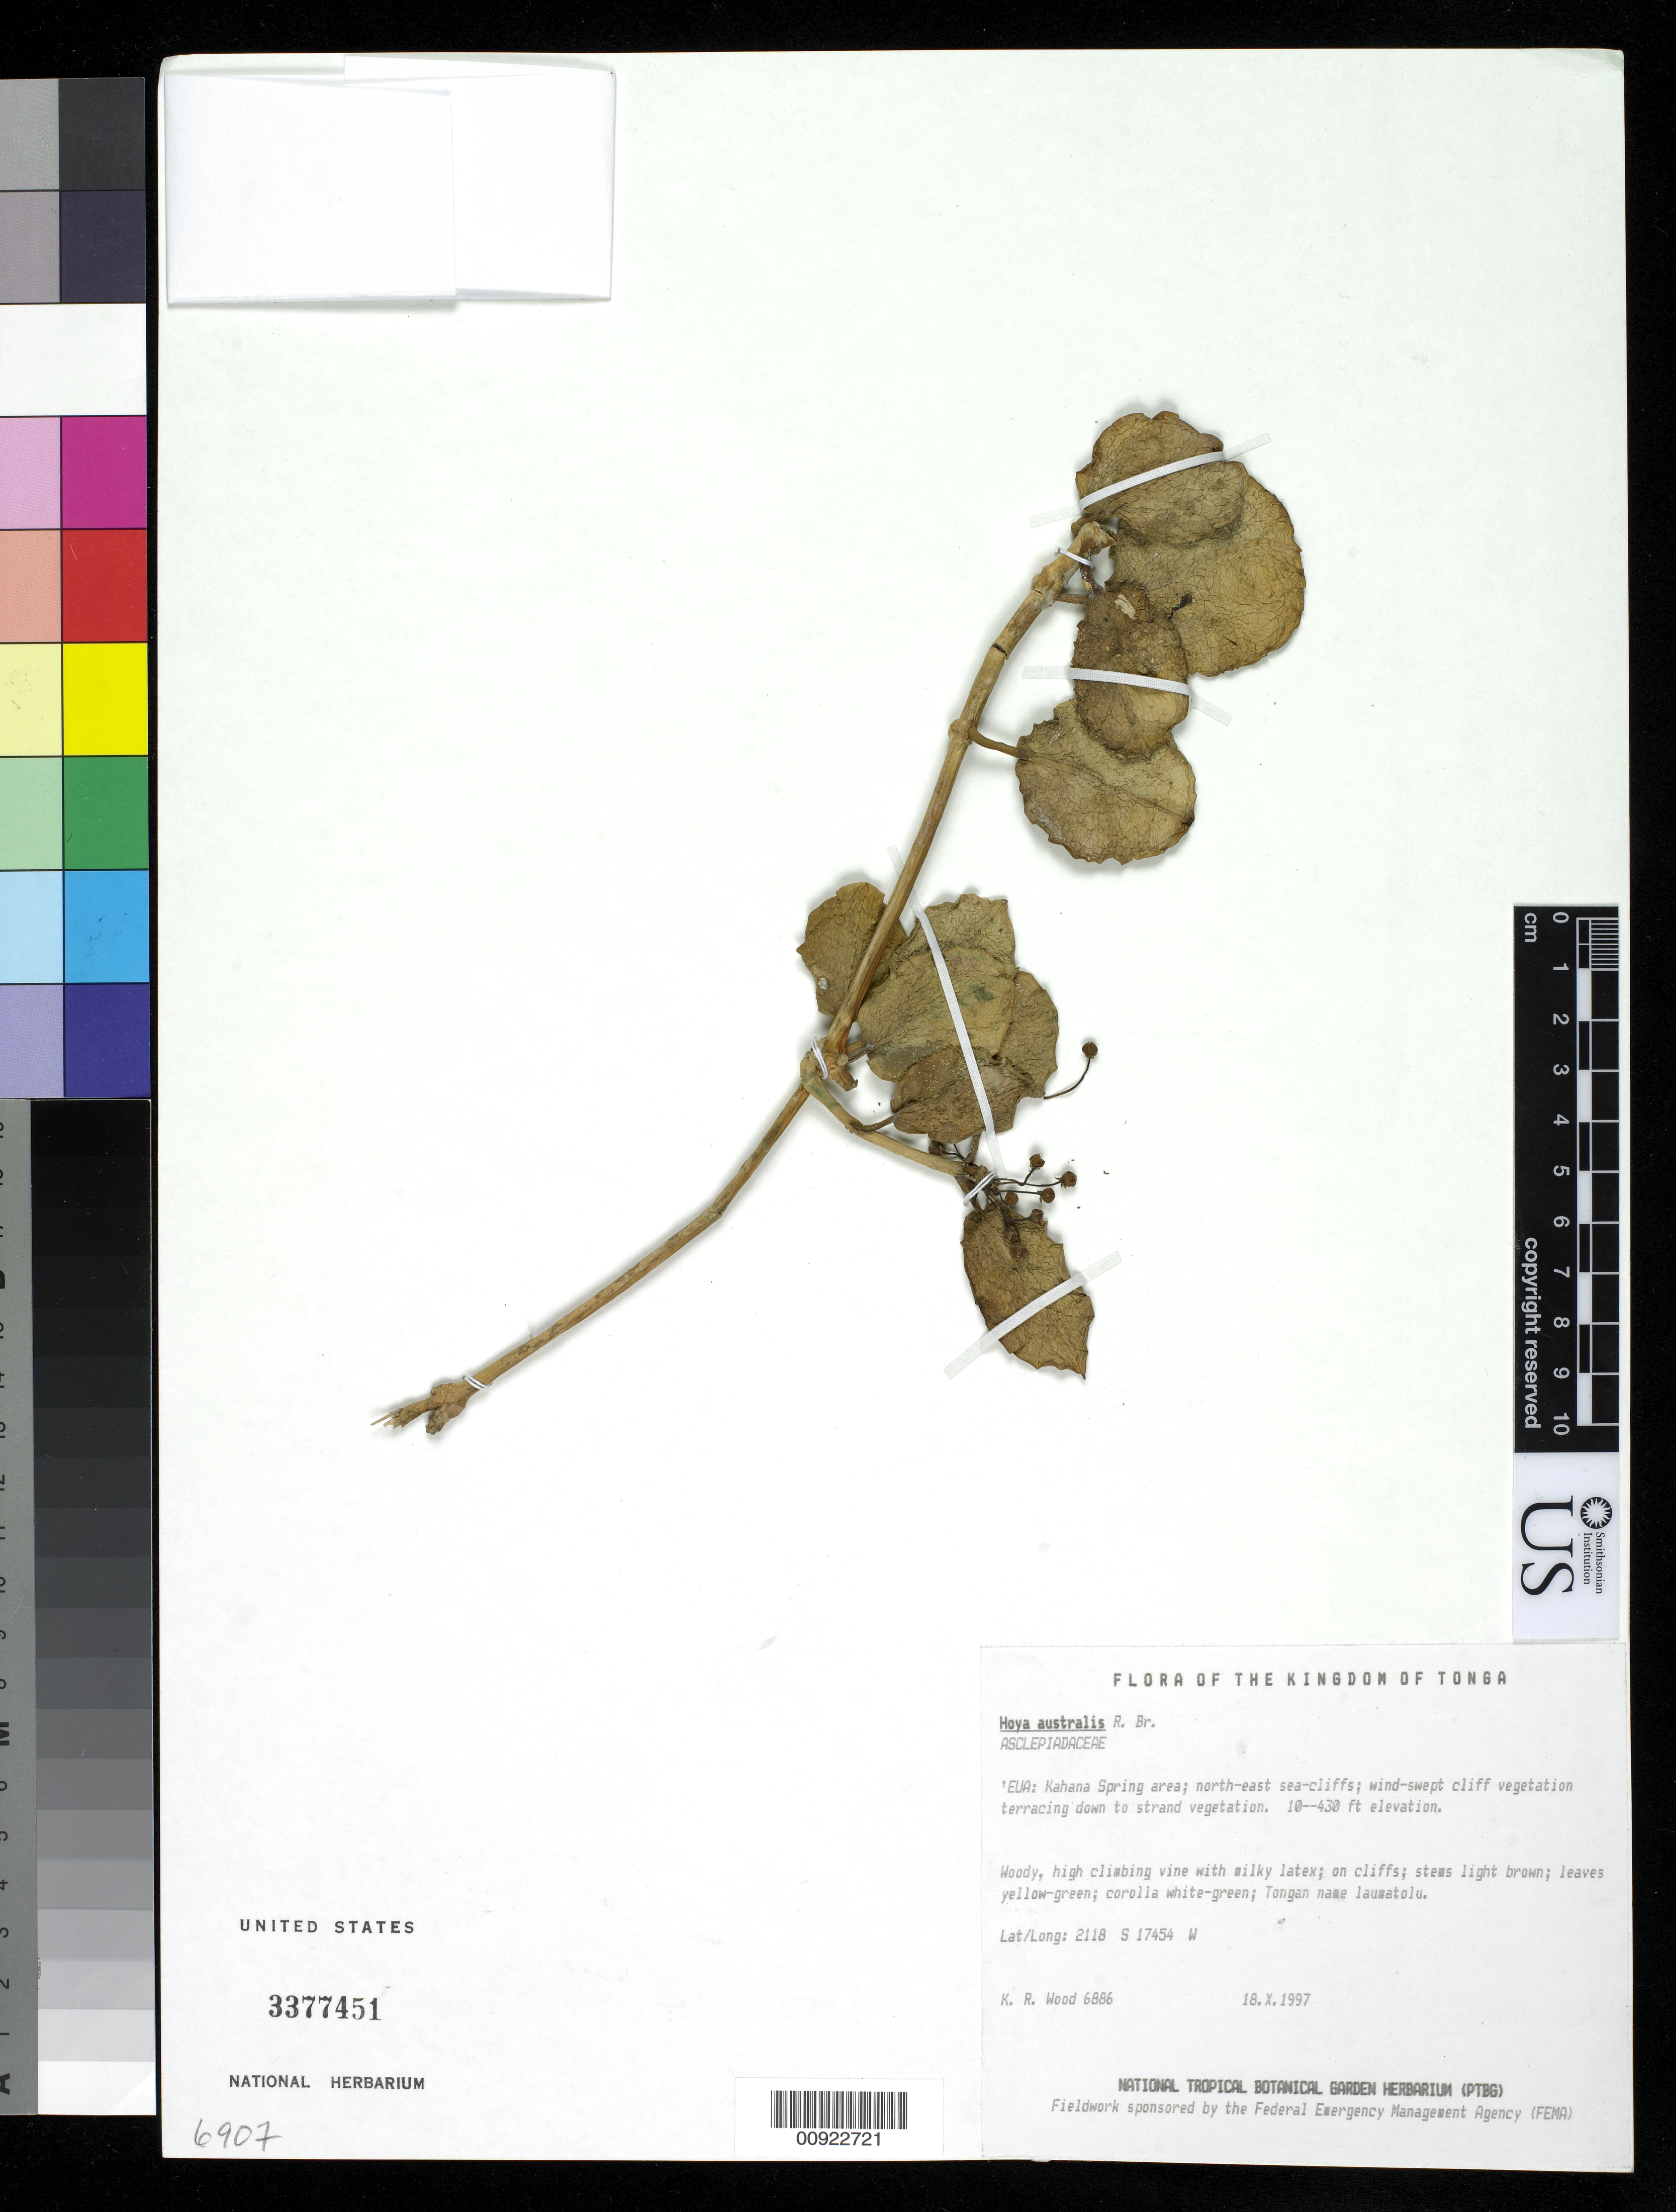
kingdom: Plantae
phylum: Tracheophyta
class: Magnoliopsida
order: Gentianales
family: Apocynaceae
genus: Hoya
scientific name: Hoya australis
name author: R. Br. ex J. Traill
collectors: K. R. Wood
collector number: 6886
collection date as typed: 18 Oct 1997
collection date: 1997-10-18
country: Tonga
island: Eua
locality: Khana Springs area: NE sea cliffs; winds swept cliff vegetation terracing down to strans vegetation.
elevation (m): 3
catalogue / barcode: US 3377451